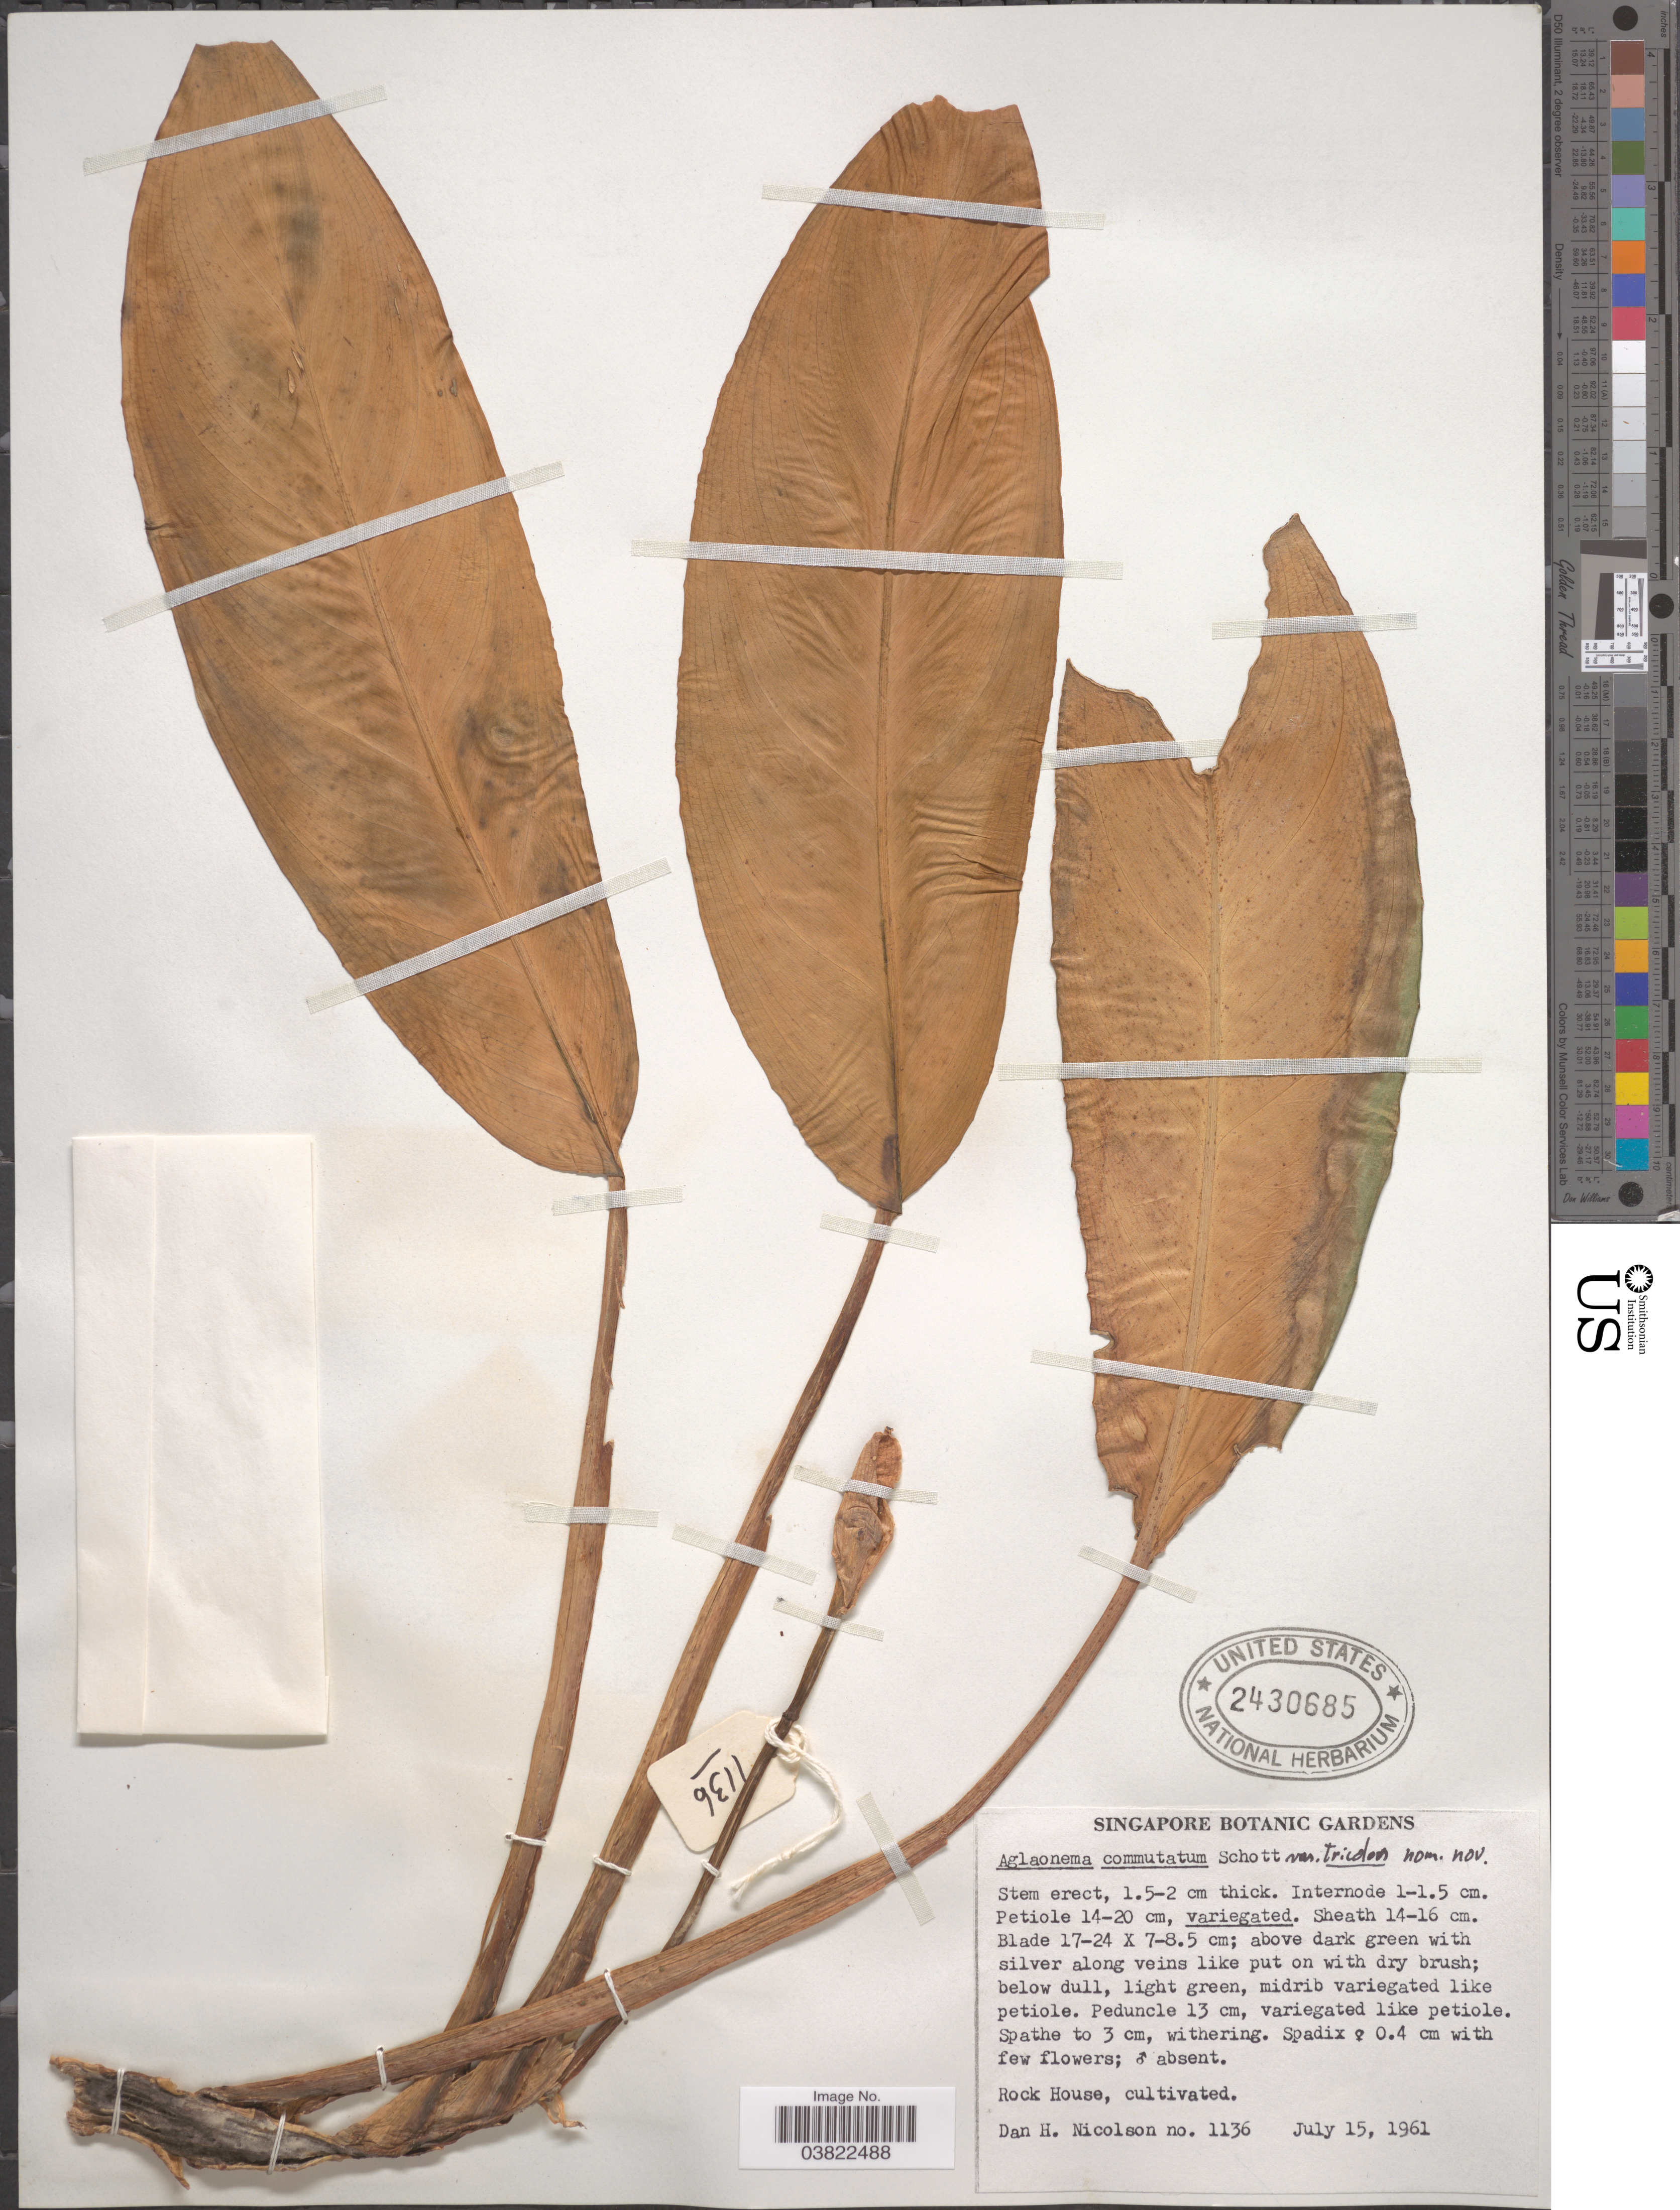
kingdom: Plantae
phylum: Tracheophyta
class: Liliopsida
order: Alismatales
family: Araceae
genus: Aglaonema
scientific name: Aglaonema commutatum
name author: Schott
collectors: D. H. Nicolson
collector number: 1136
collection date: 1961-07-15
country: Singapore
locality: Singapore Botanic Gardens. [unsure placement] Rock House.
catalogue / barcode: US 2430685